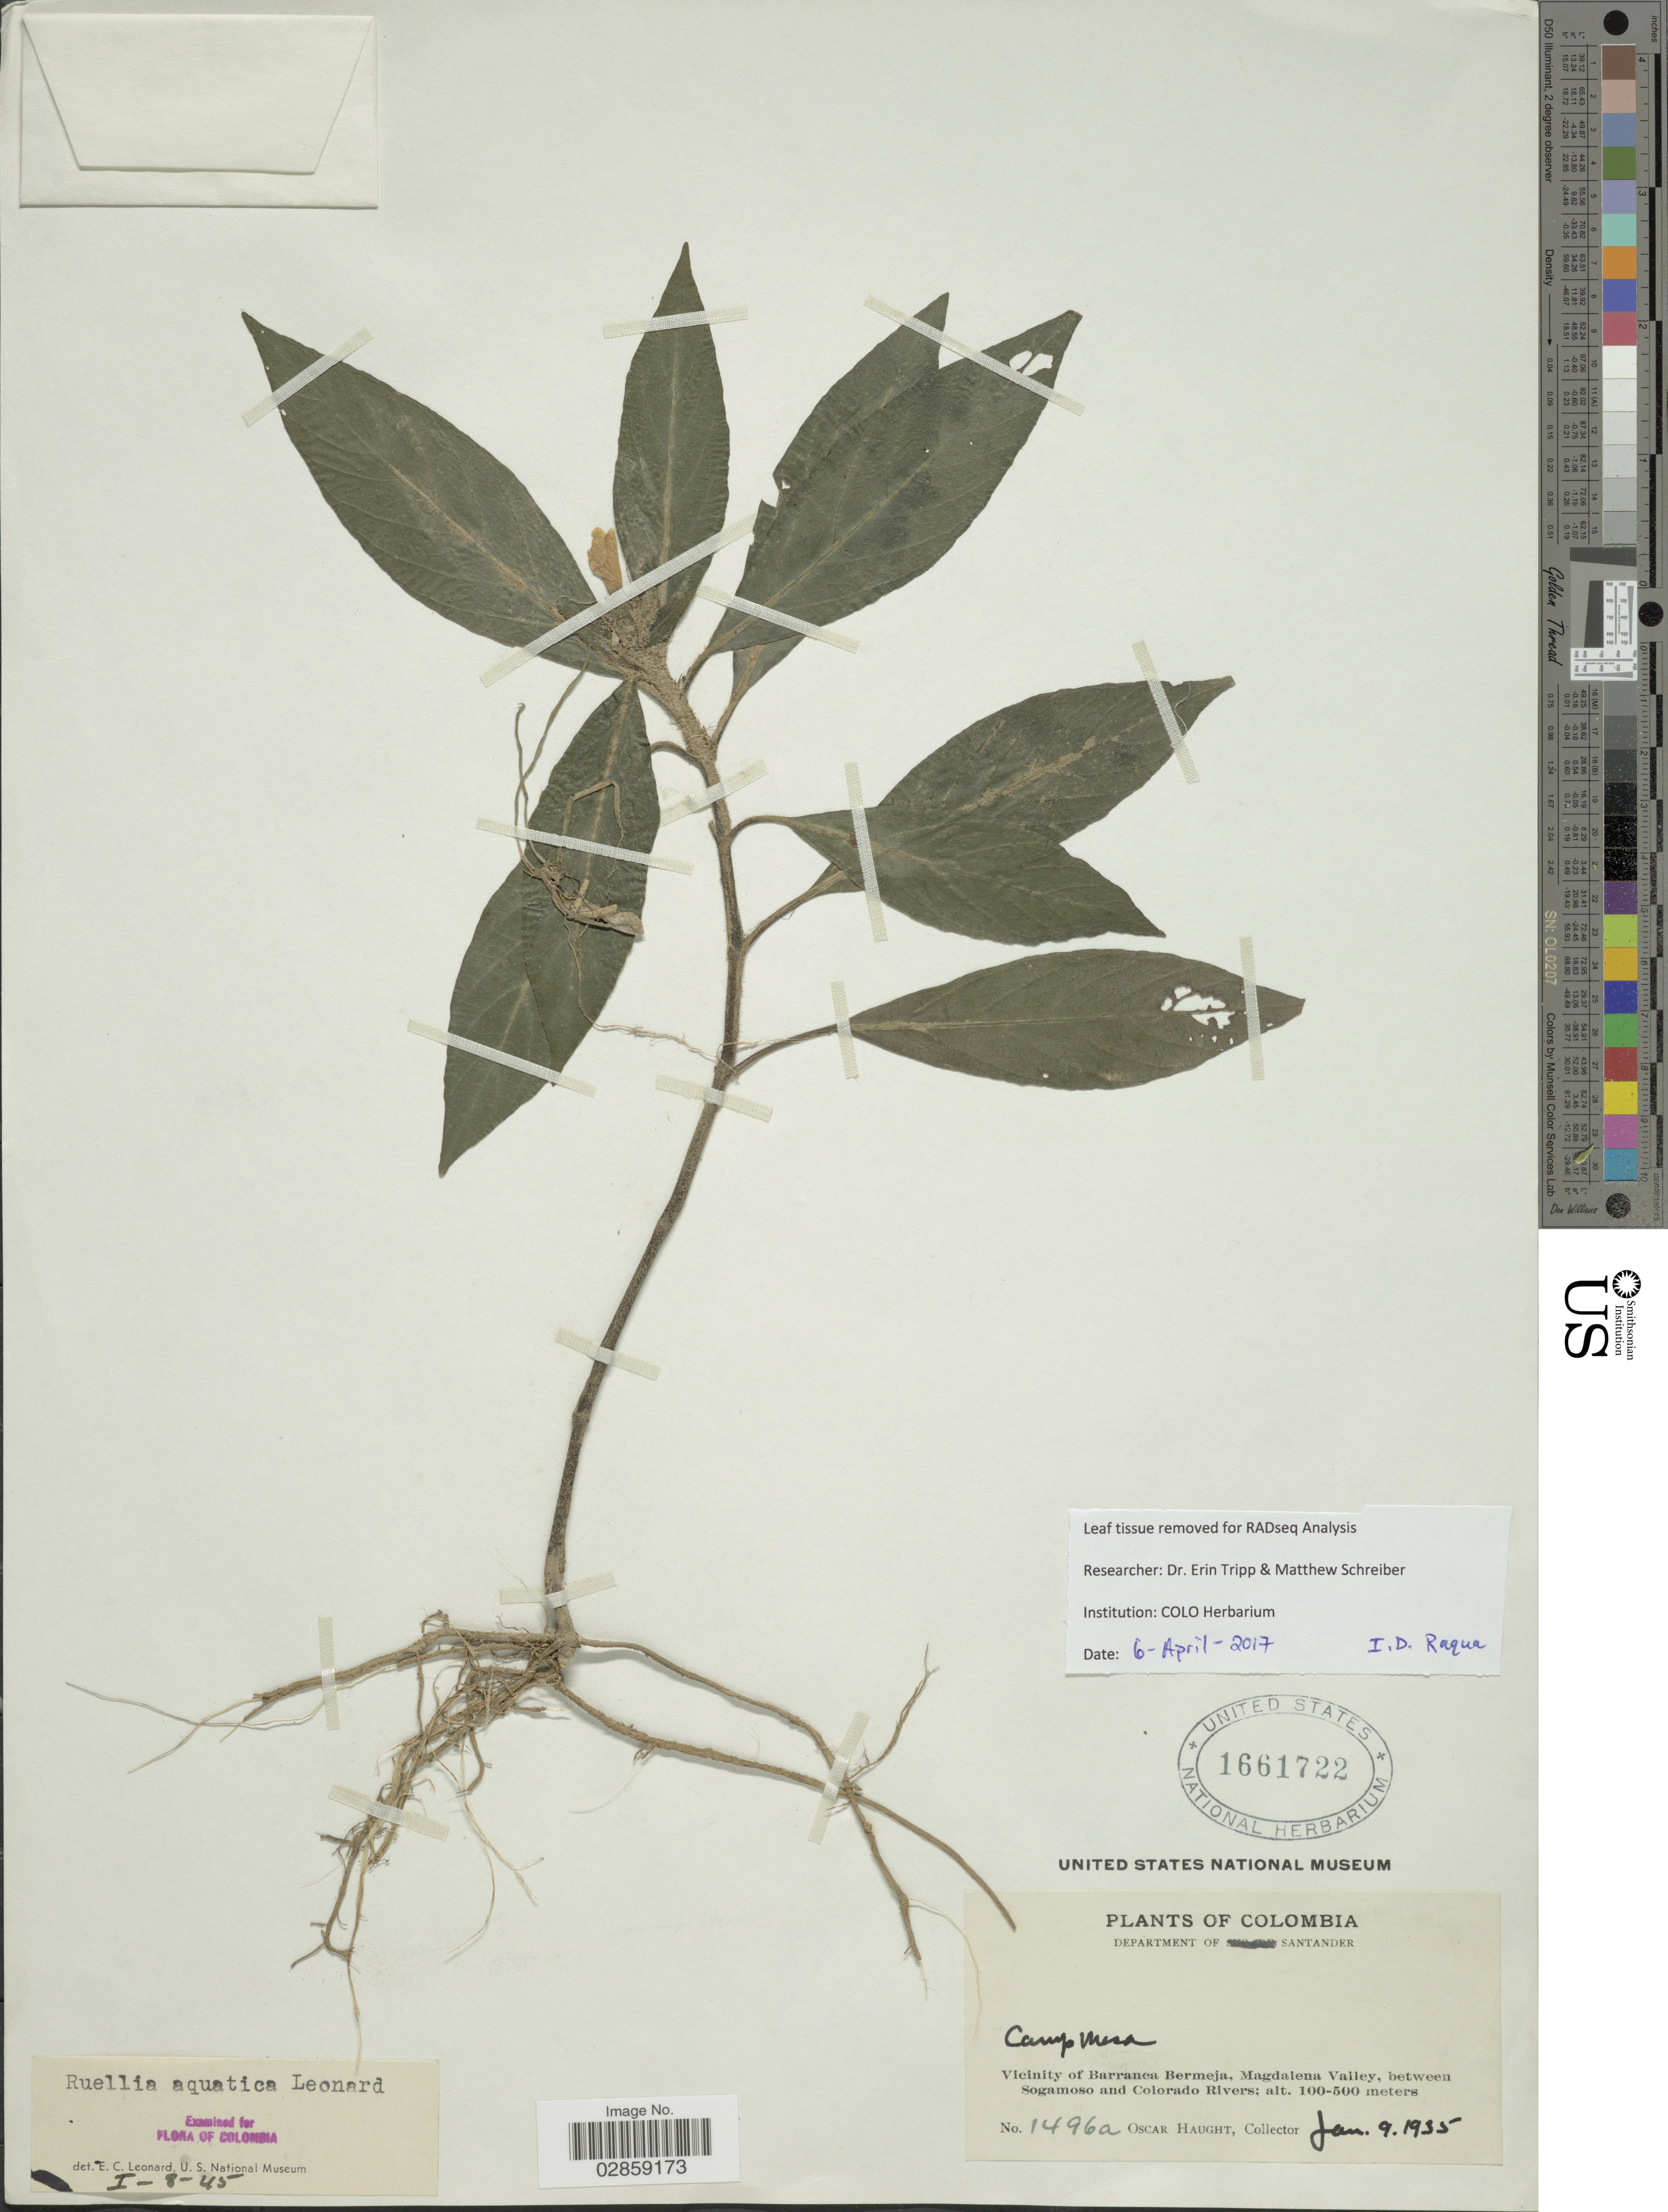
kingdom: Plantae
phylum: Tracheophyta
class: Magnoliopsida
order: Lamiales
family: Acanthaceae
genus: Ruellia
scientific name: Ruellia aquatica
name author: Leonard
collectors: O. Haught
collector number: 1496a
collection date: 1935-01-09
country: Colombia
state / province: Santander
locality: Department of Santander, Camp Mesa, Vicinity of Barranca Bermeja, Magdalena Valley, between Sogamoso and Colorado Rivers.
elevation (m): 100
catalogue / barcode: US 1661722